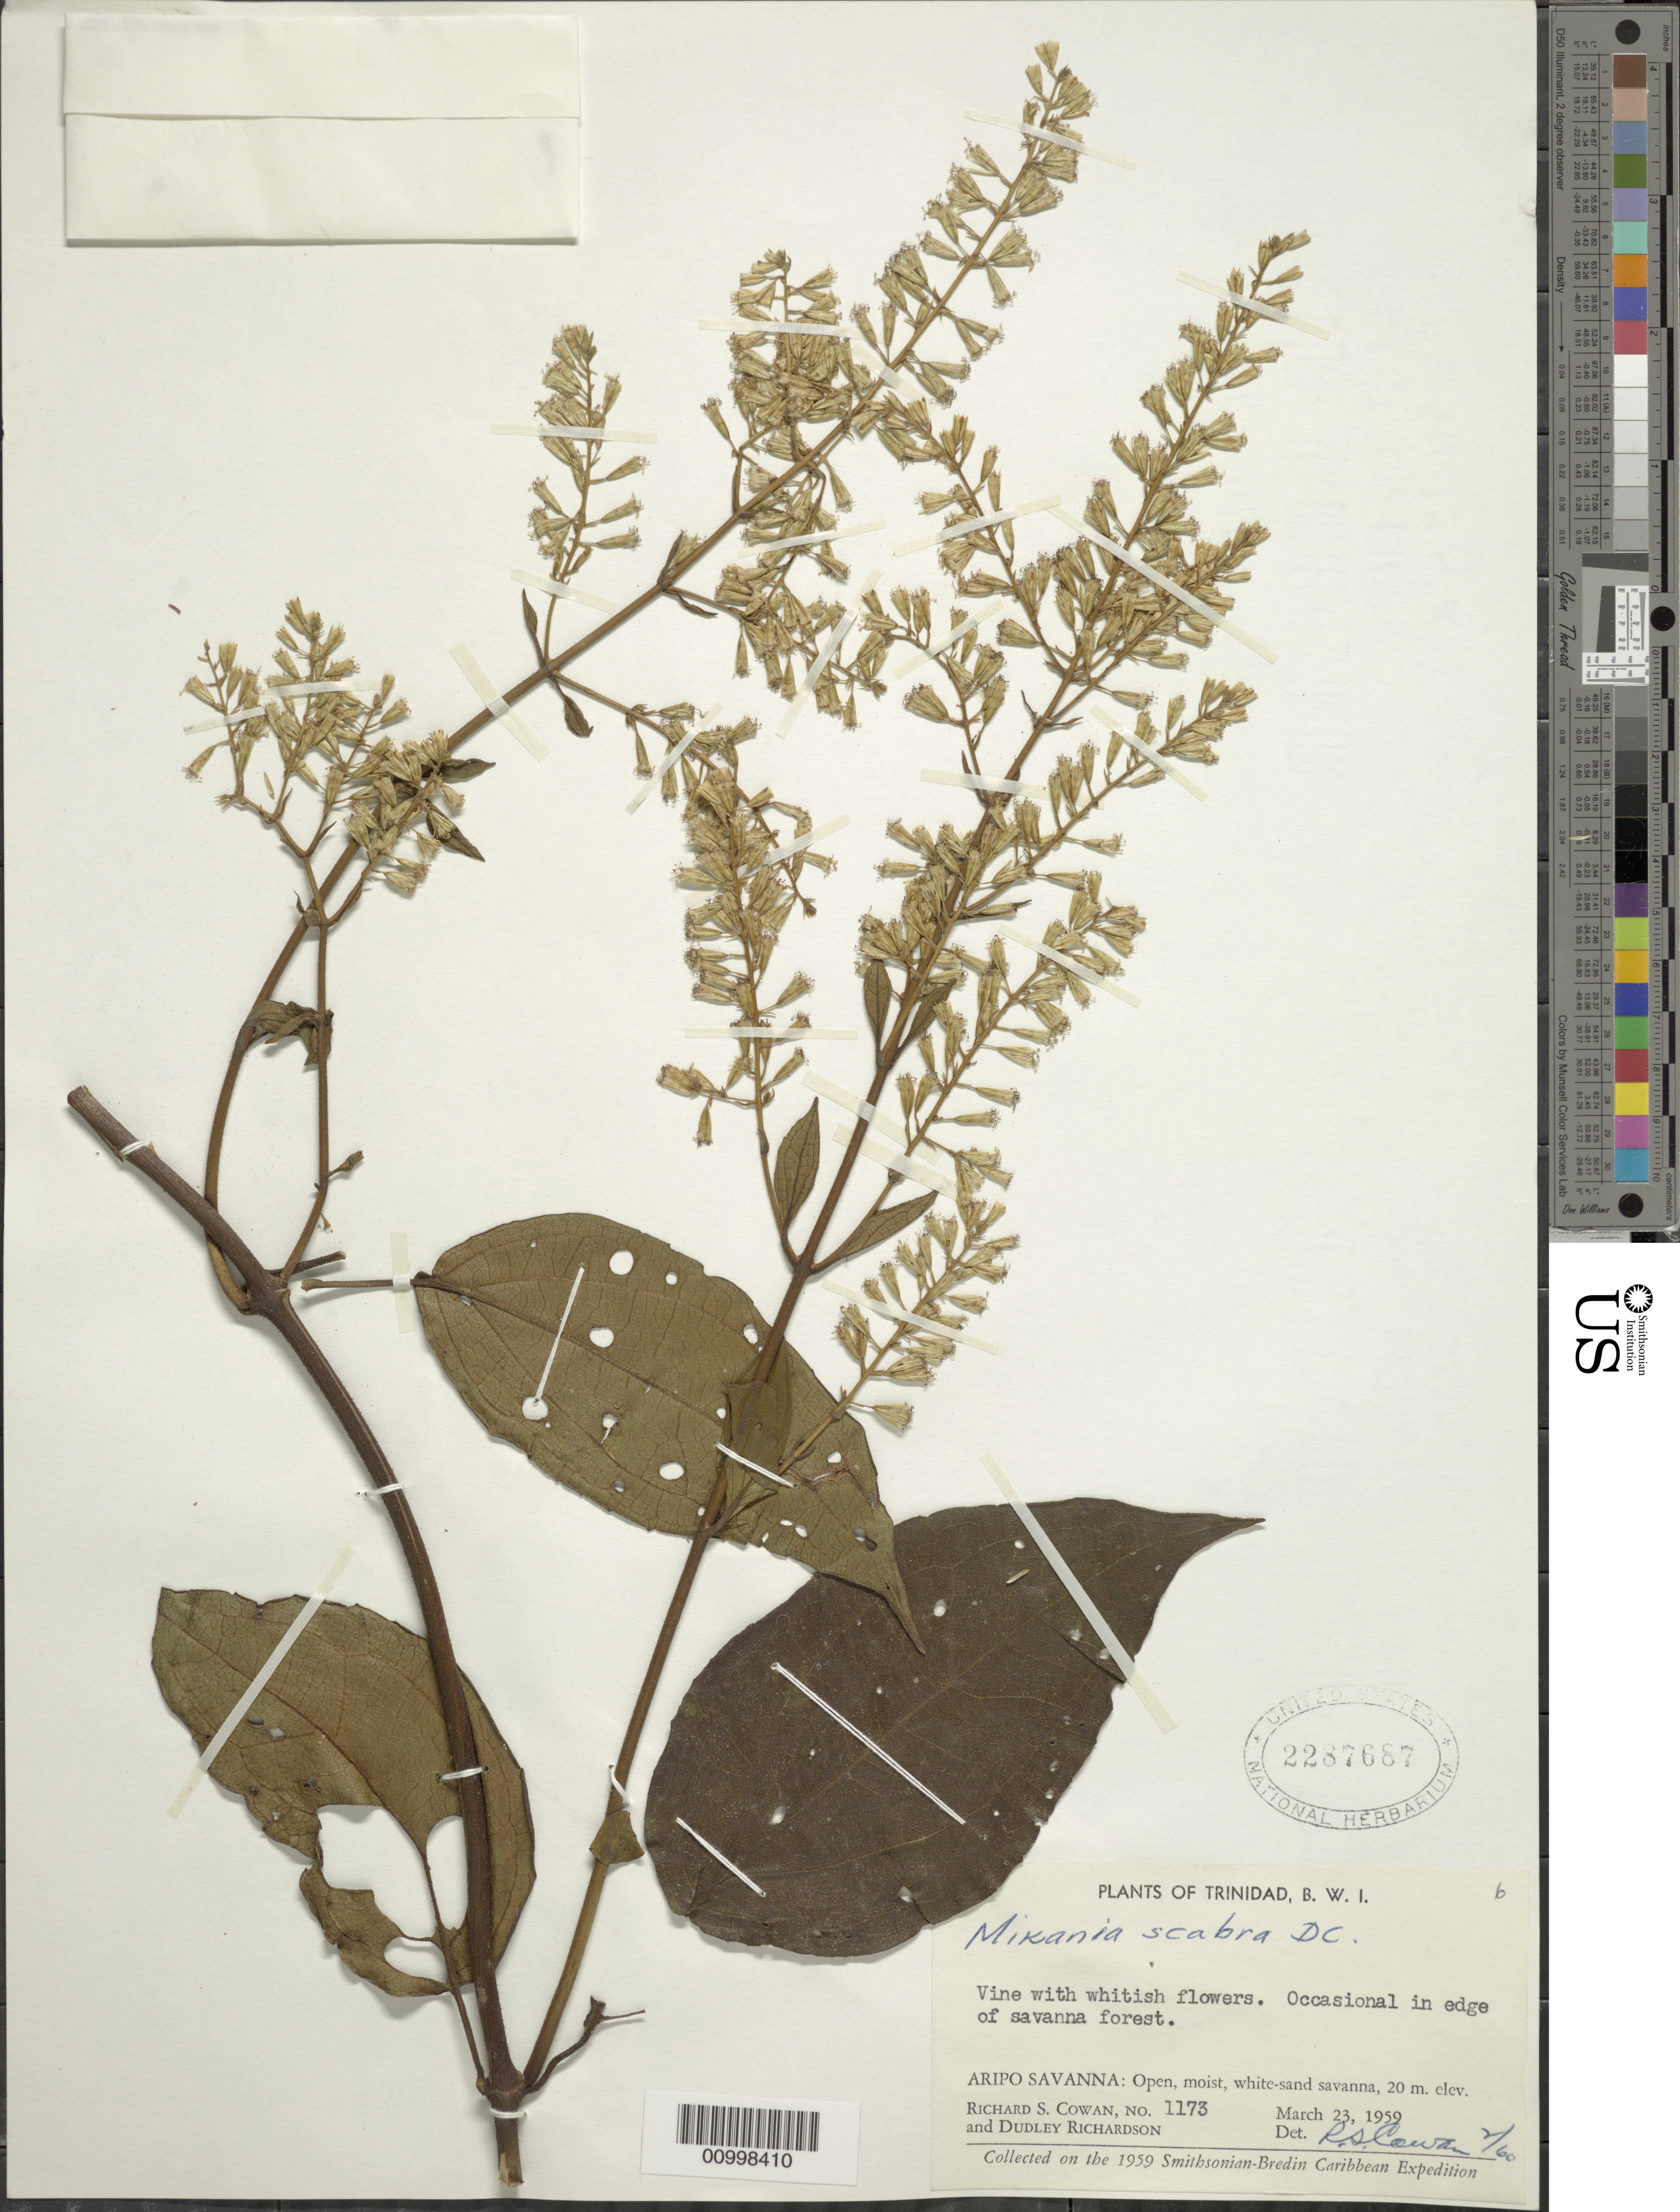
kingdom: Plantae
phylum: Tracheophyta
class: Magnoliopsida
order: Asterales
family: Asteraceae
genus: Mikania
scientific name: Mikania scabra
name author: DC.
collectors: R. S. Cowan & D. Richardson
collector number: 1173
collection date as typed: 23 Mar 1959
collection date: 1959-03-23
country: Trinidad and Tobago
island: Trinidad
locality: Aripo Savanna. Open, moist, white-sand savanna. Occasional in edge of savanna forest.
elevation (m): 20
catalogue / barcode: US 2287687